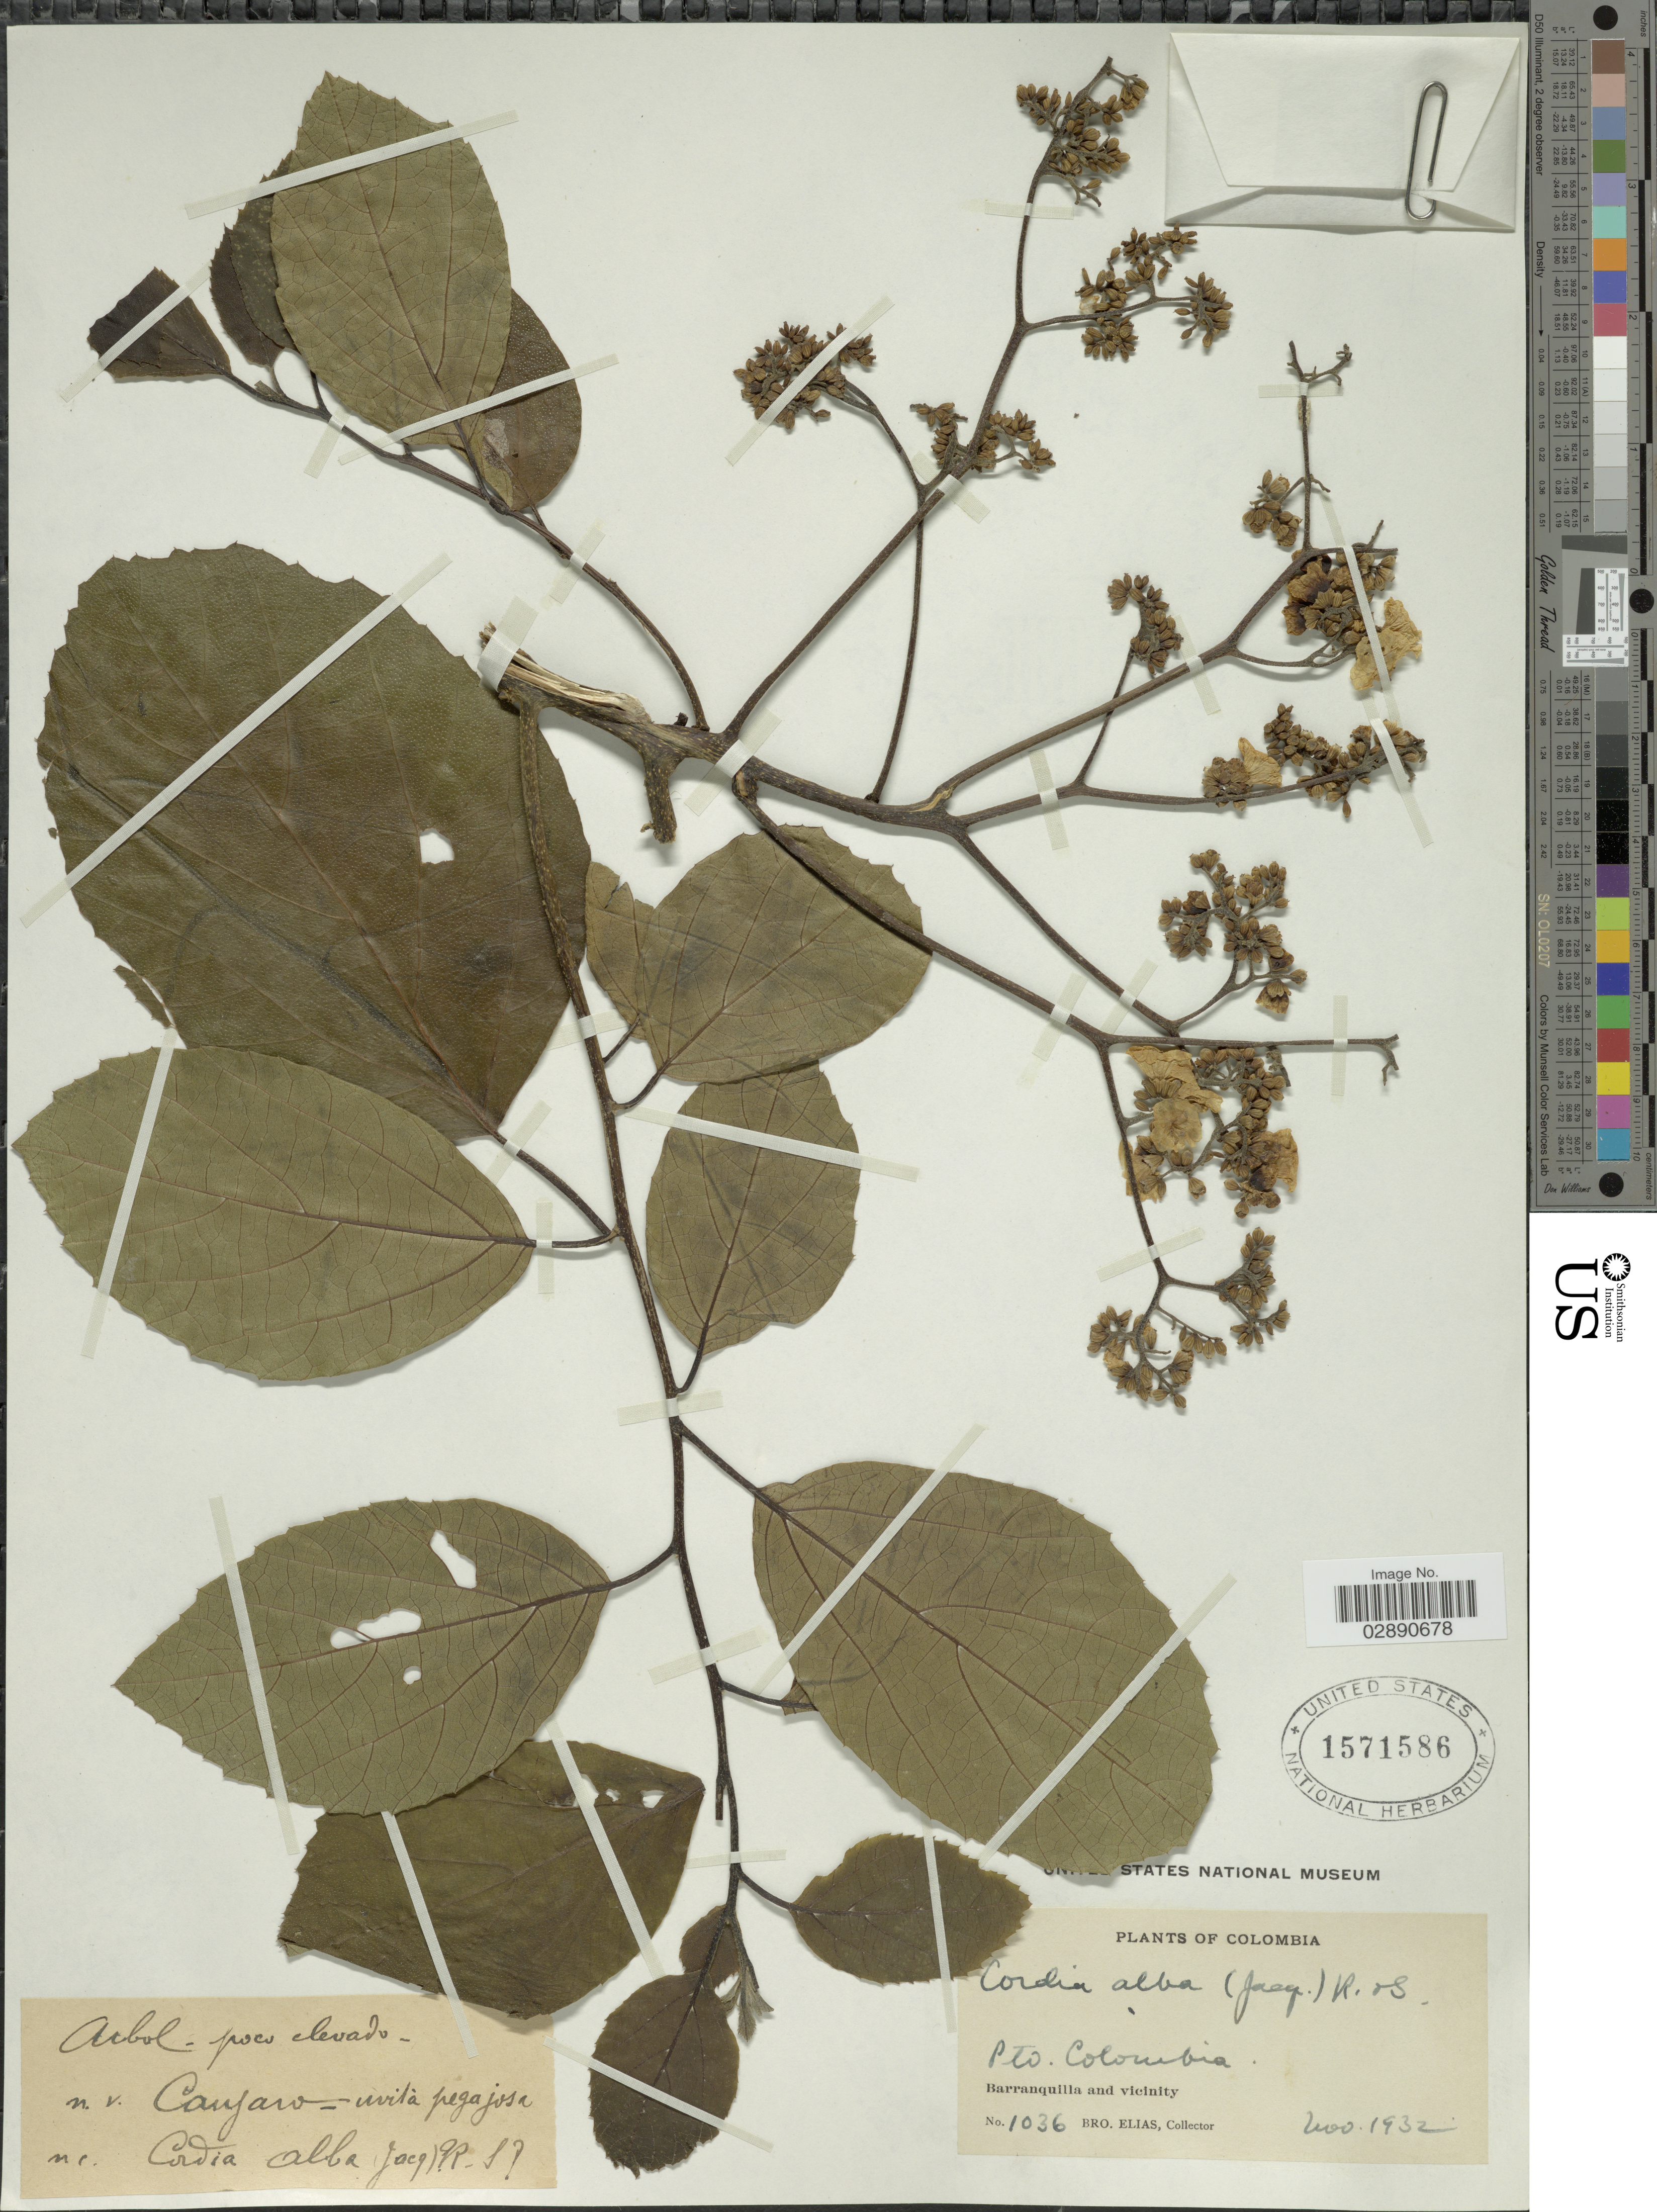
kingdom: Plantae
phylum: Tracheophyta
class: Magnoliopsida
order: Boraginales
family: Cordiaceae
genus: Cordia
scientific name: Cordia dentata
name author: Poir.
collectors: Bro. Elias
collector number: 1036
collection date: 1932-11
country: Colombia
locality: Pto. Colombia. Barranquilla and vicinity.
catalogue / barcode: US 1571586